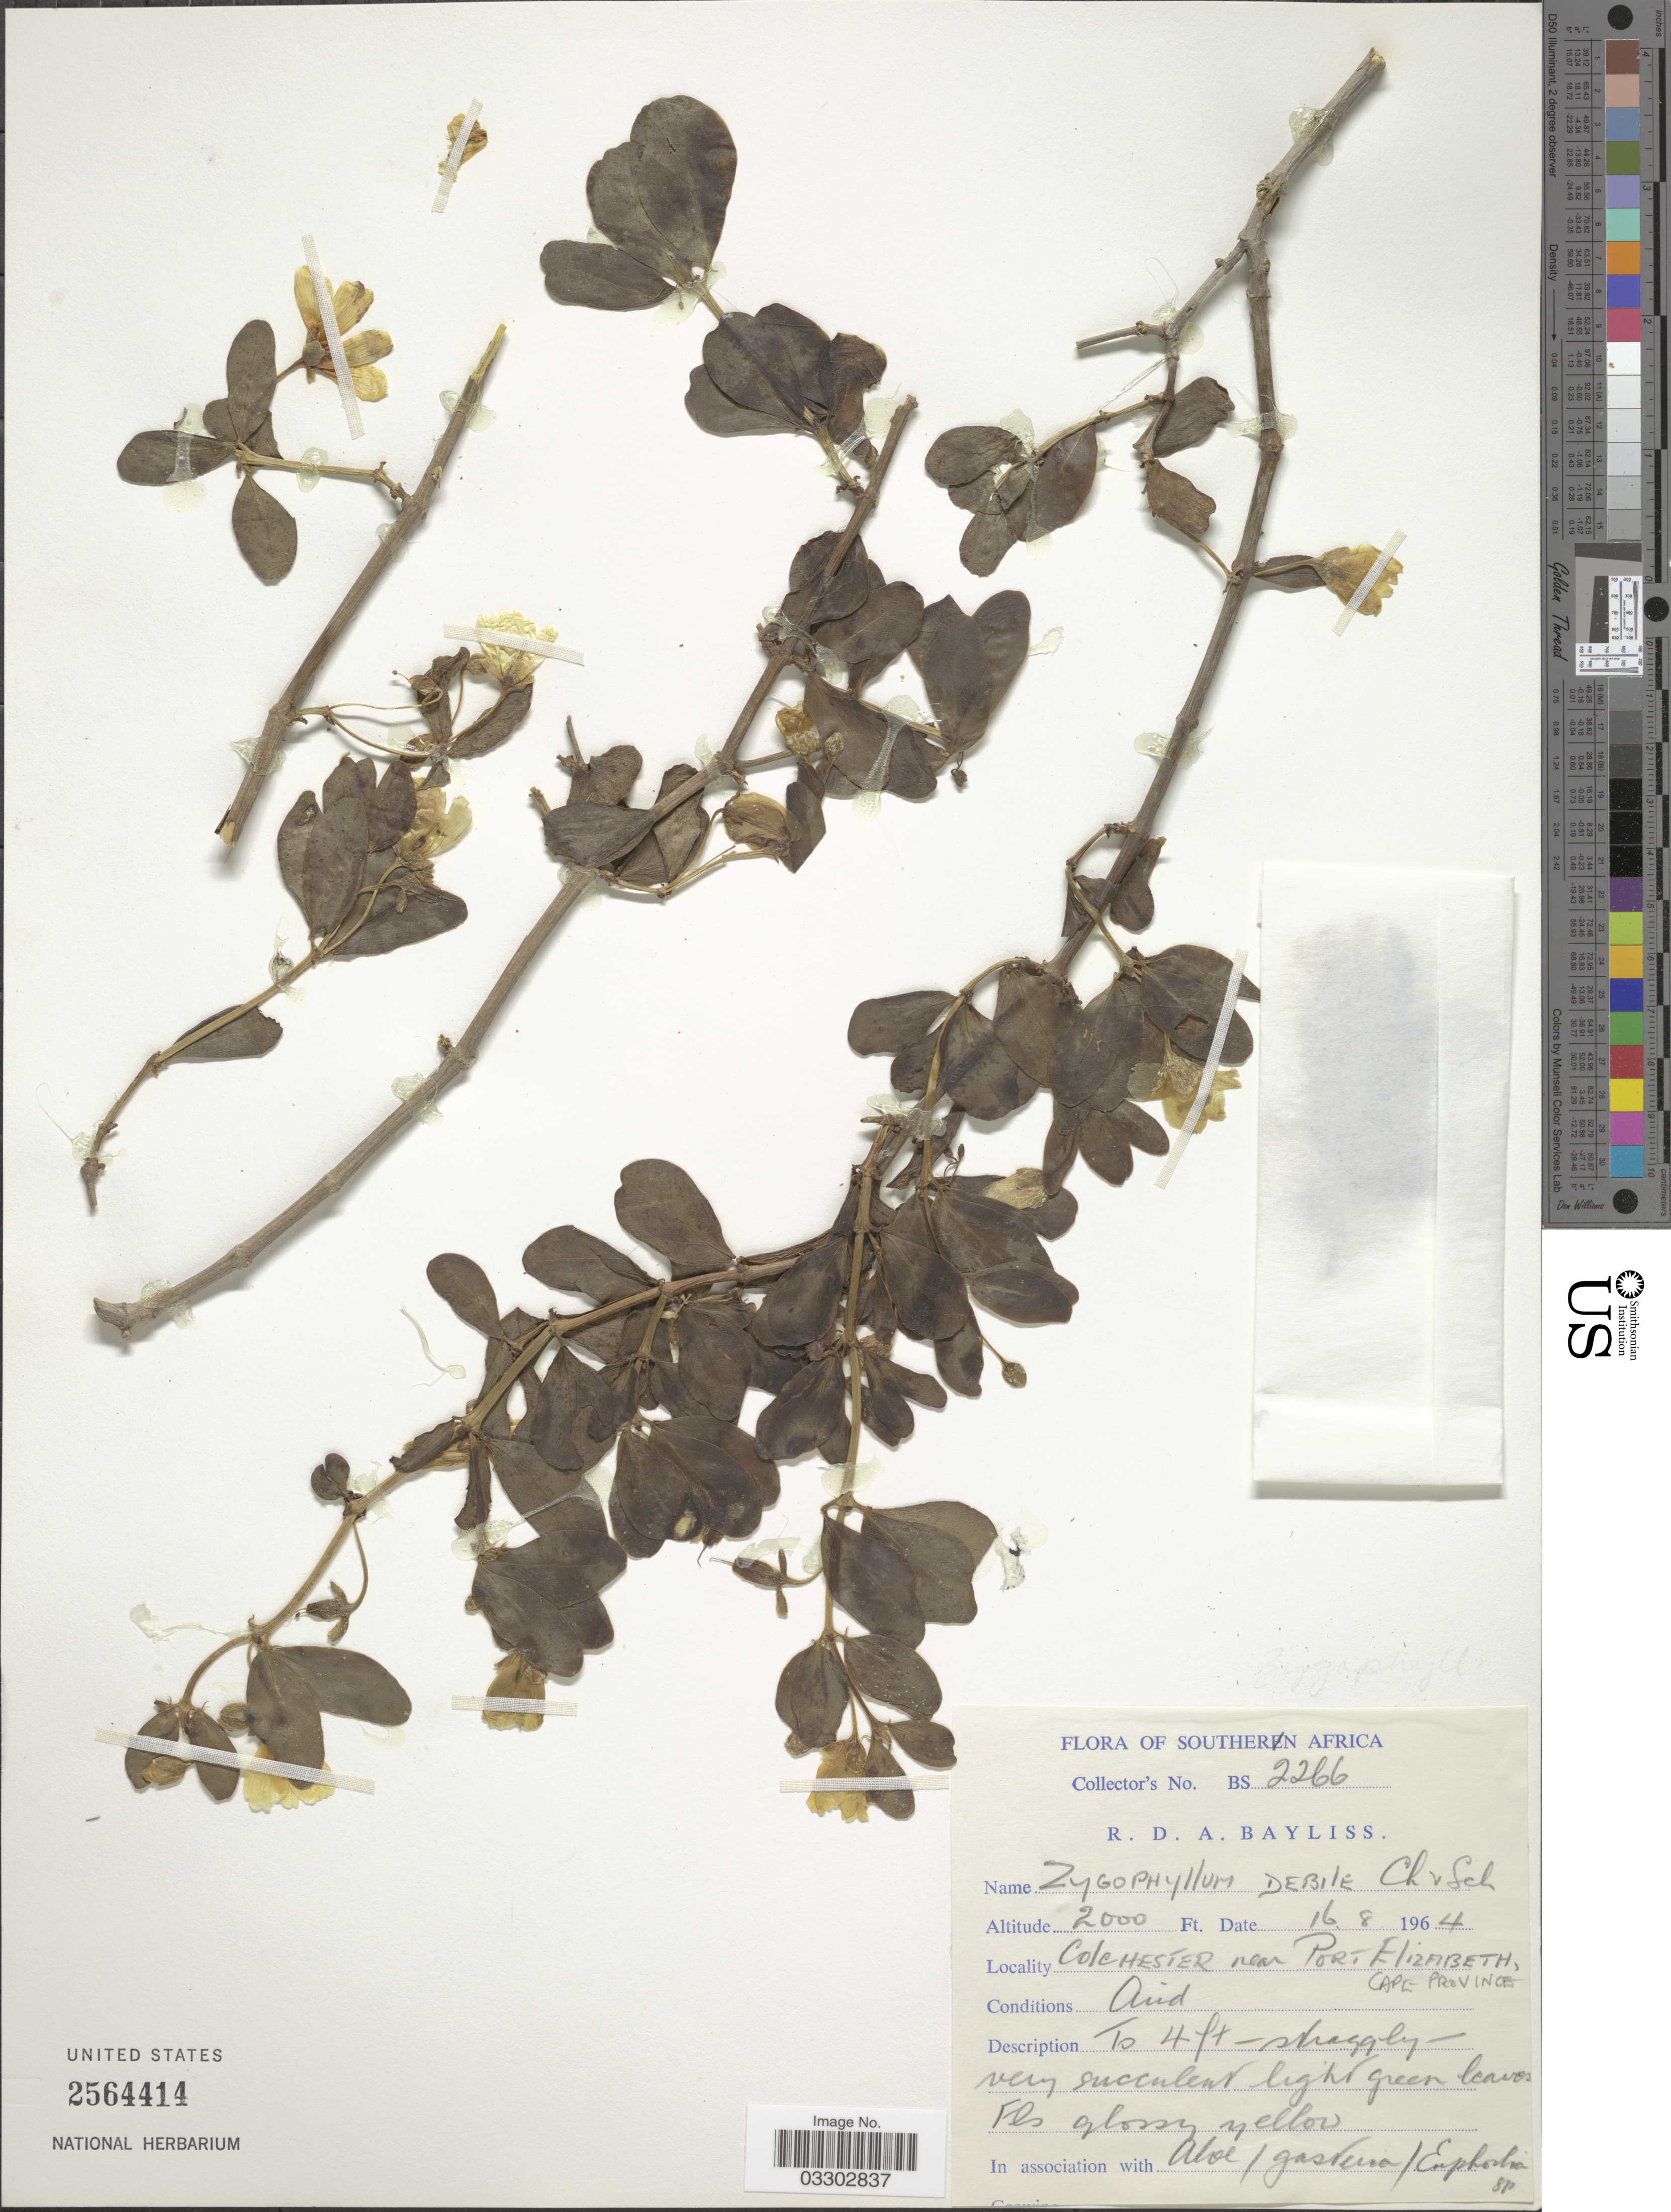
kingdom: Plantae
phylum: Tracheophyta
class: Magnoliopsida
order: Zygophyllales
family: Zygophyllaceae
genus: Roepera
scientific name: Roepera debilis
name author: (Cham.) Beier & Thulin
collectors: R. Bayliss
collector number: BS 2266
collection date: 1964-08-16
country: South Africa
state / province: Eastern Cape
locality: Southern Africa. Colchester near Port Elizabeth.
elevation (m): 610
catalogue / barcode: US 2564414